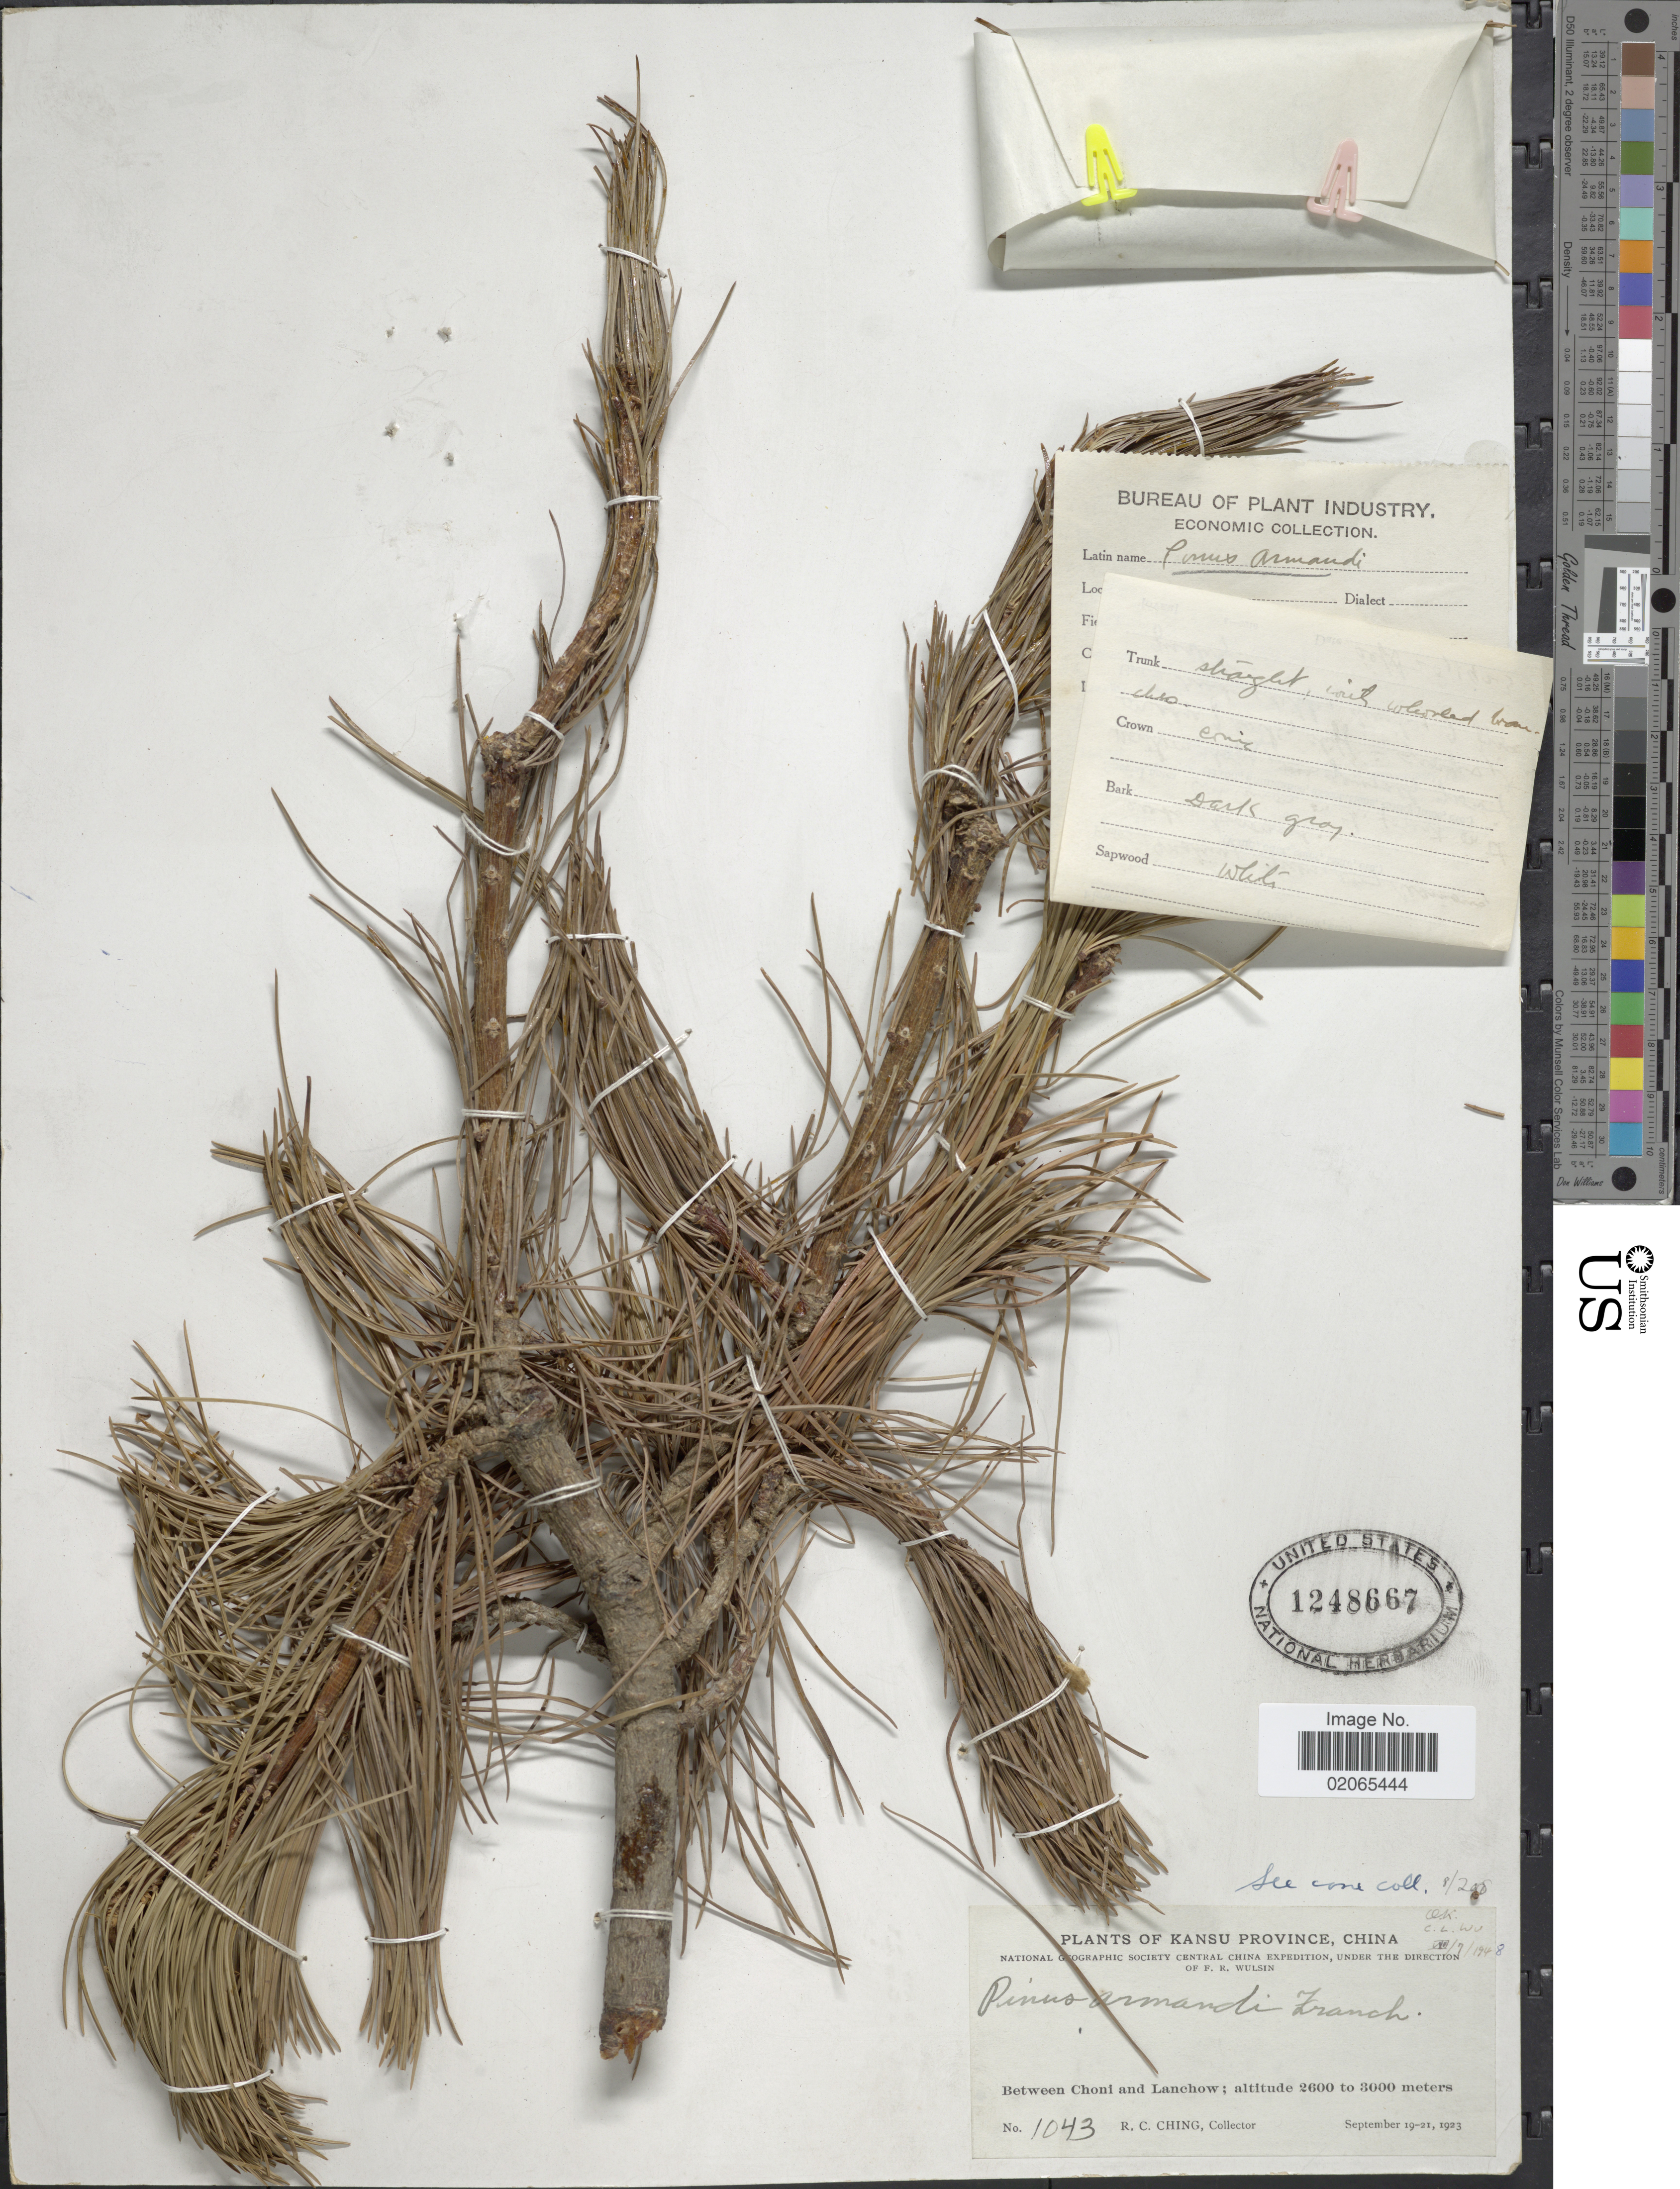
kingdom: Plantae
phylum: Tracheophyta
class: Pinopsida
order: Pinales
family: Pinaceae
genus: Pinus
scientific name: Pinus armandii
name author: Franch.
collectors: R. C. Ching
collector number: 1043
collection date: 1923-09-19/1923-09-21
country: China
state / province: Gansu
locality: Kansu Province, Between Choni and Lanchow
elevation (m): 2600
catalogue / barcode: US 1248667